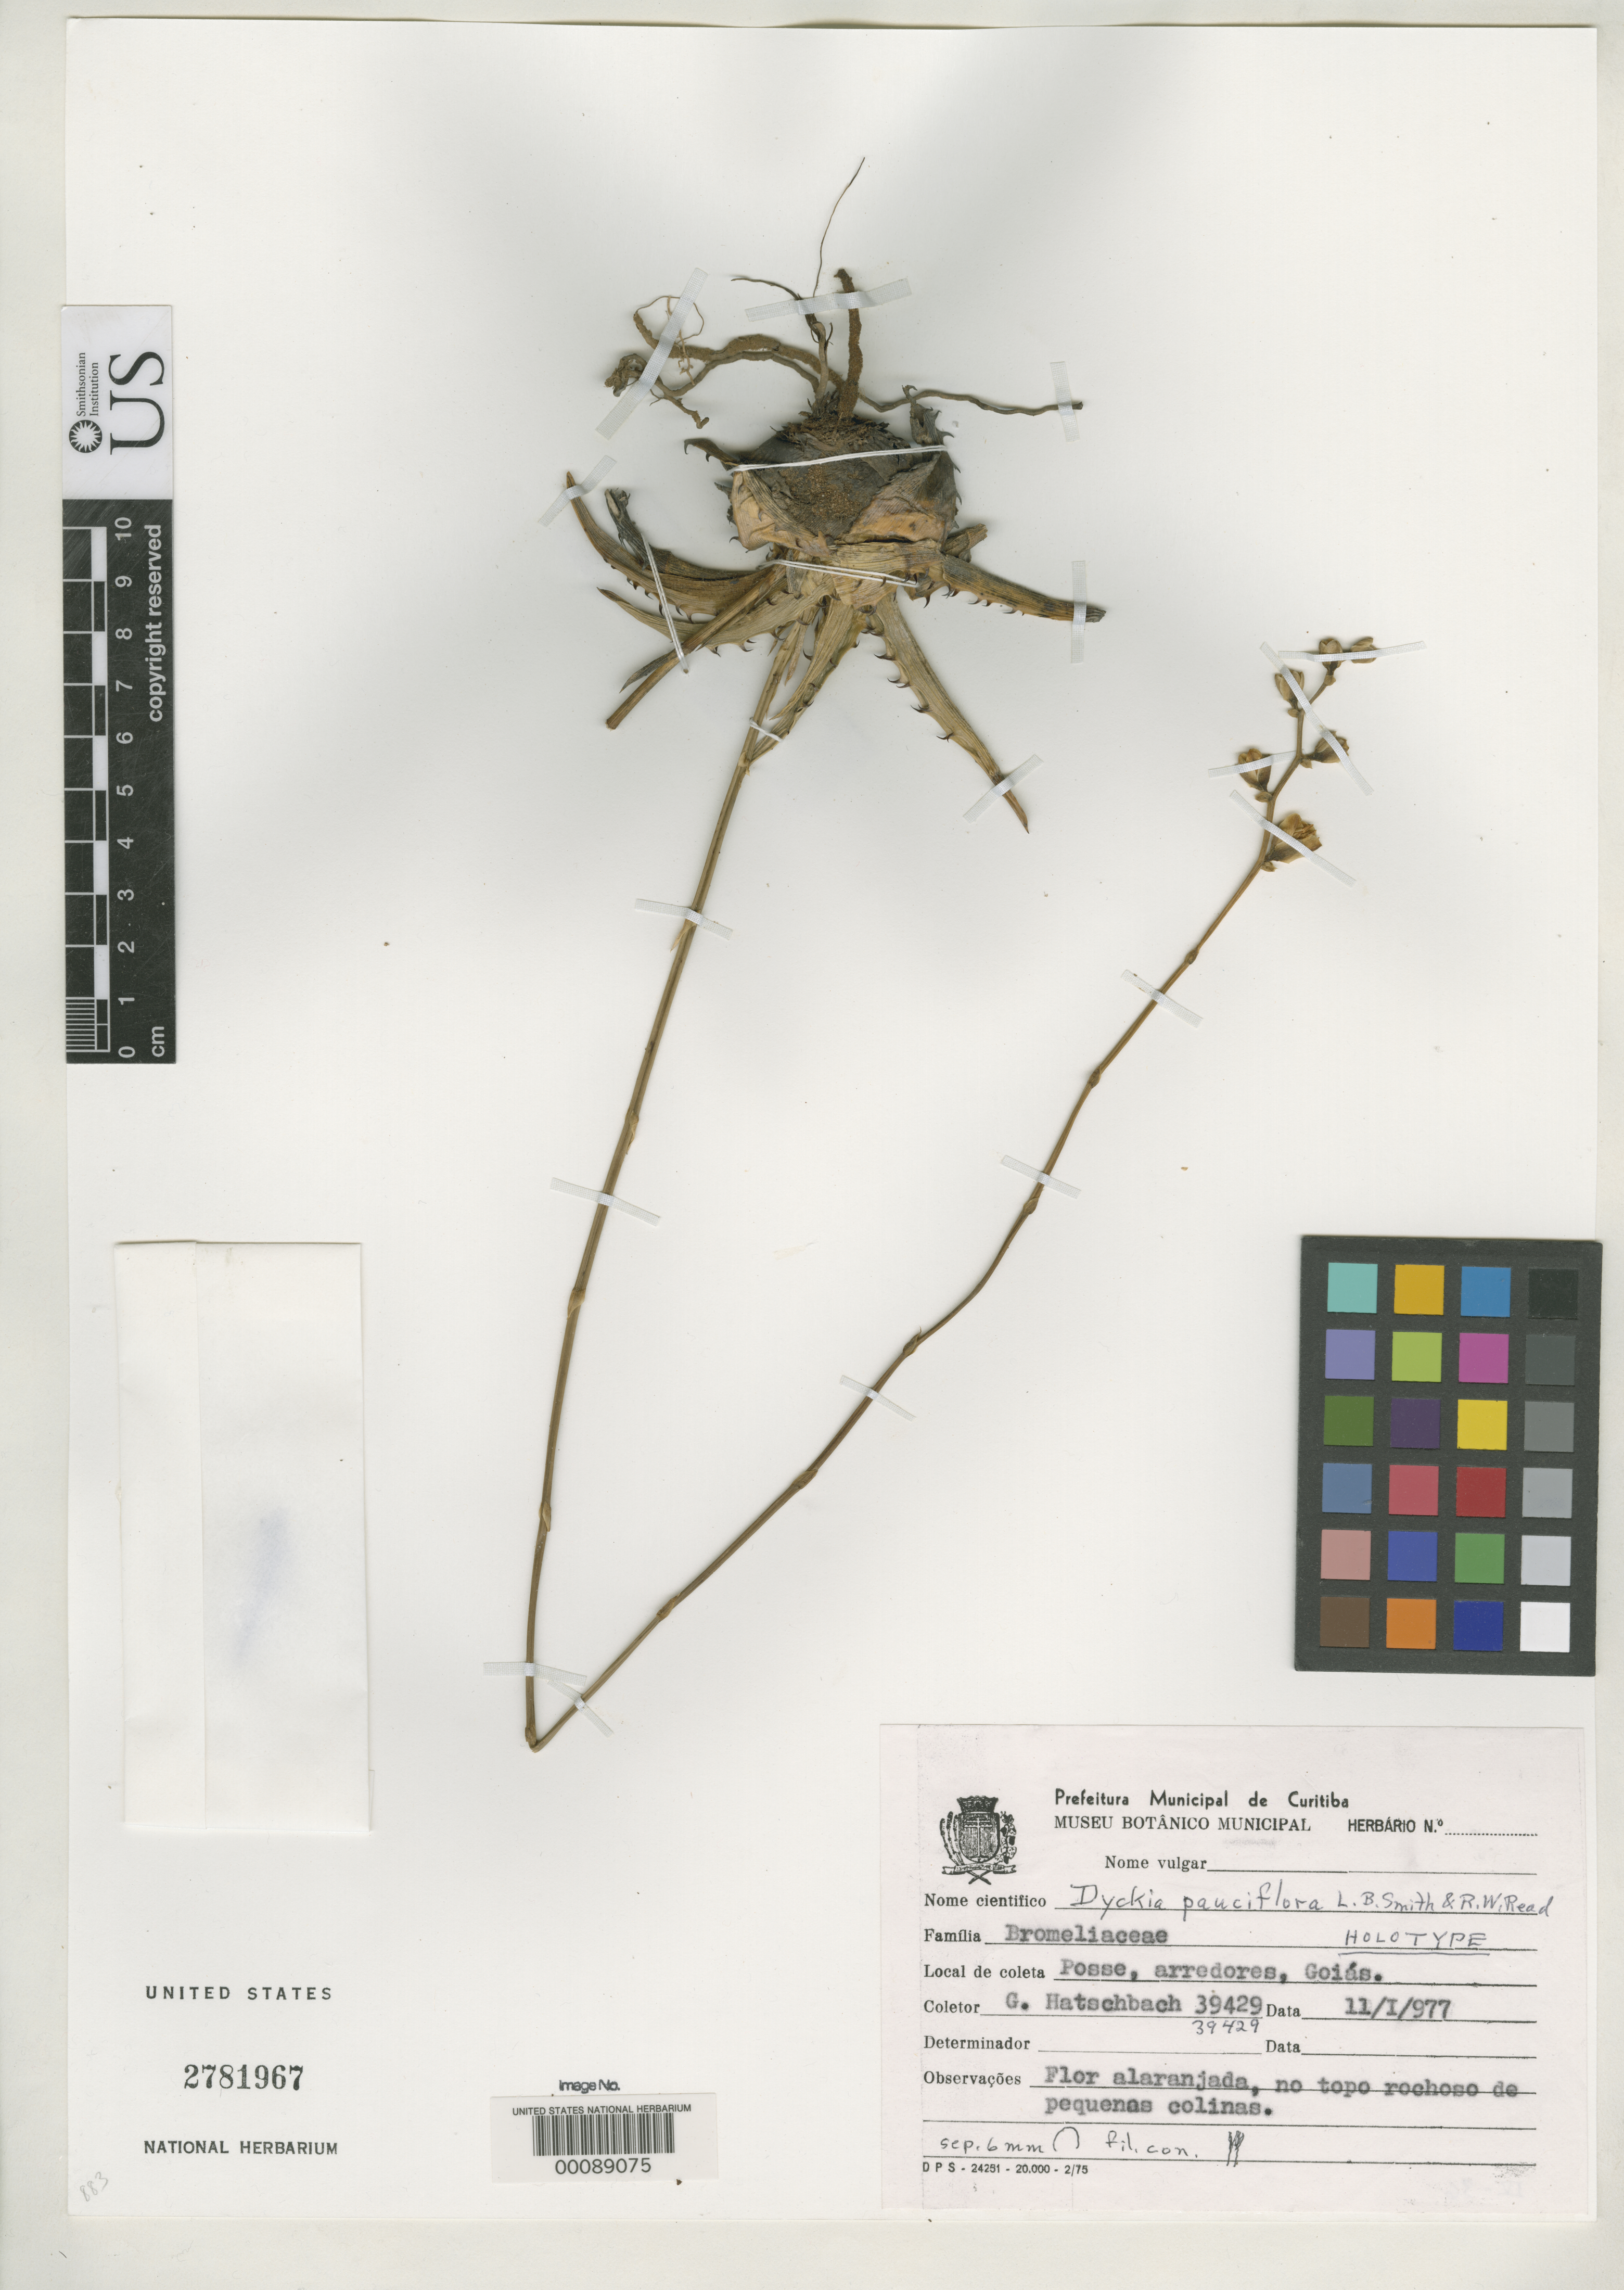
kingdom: Plantae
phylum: Tracheophyta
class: Liliopsida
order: Poales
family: Bromeliaceae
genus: Dyckia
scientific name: Dyckia pauciflora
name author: L.B. Sm. & Read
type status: Holotype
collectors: G. Hatschbach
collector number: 39429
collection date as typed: Jan 1977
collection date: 1977-01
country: Brazil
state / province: Goiás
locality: Posse vicinity.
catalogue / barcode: US 2781967